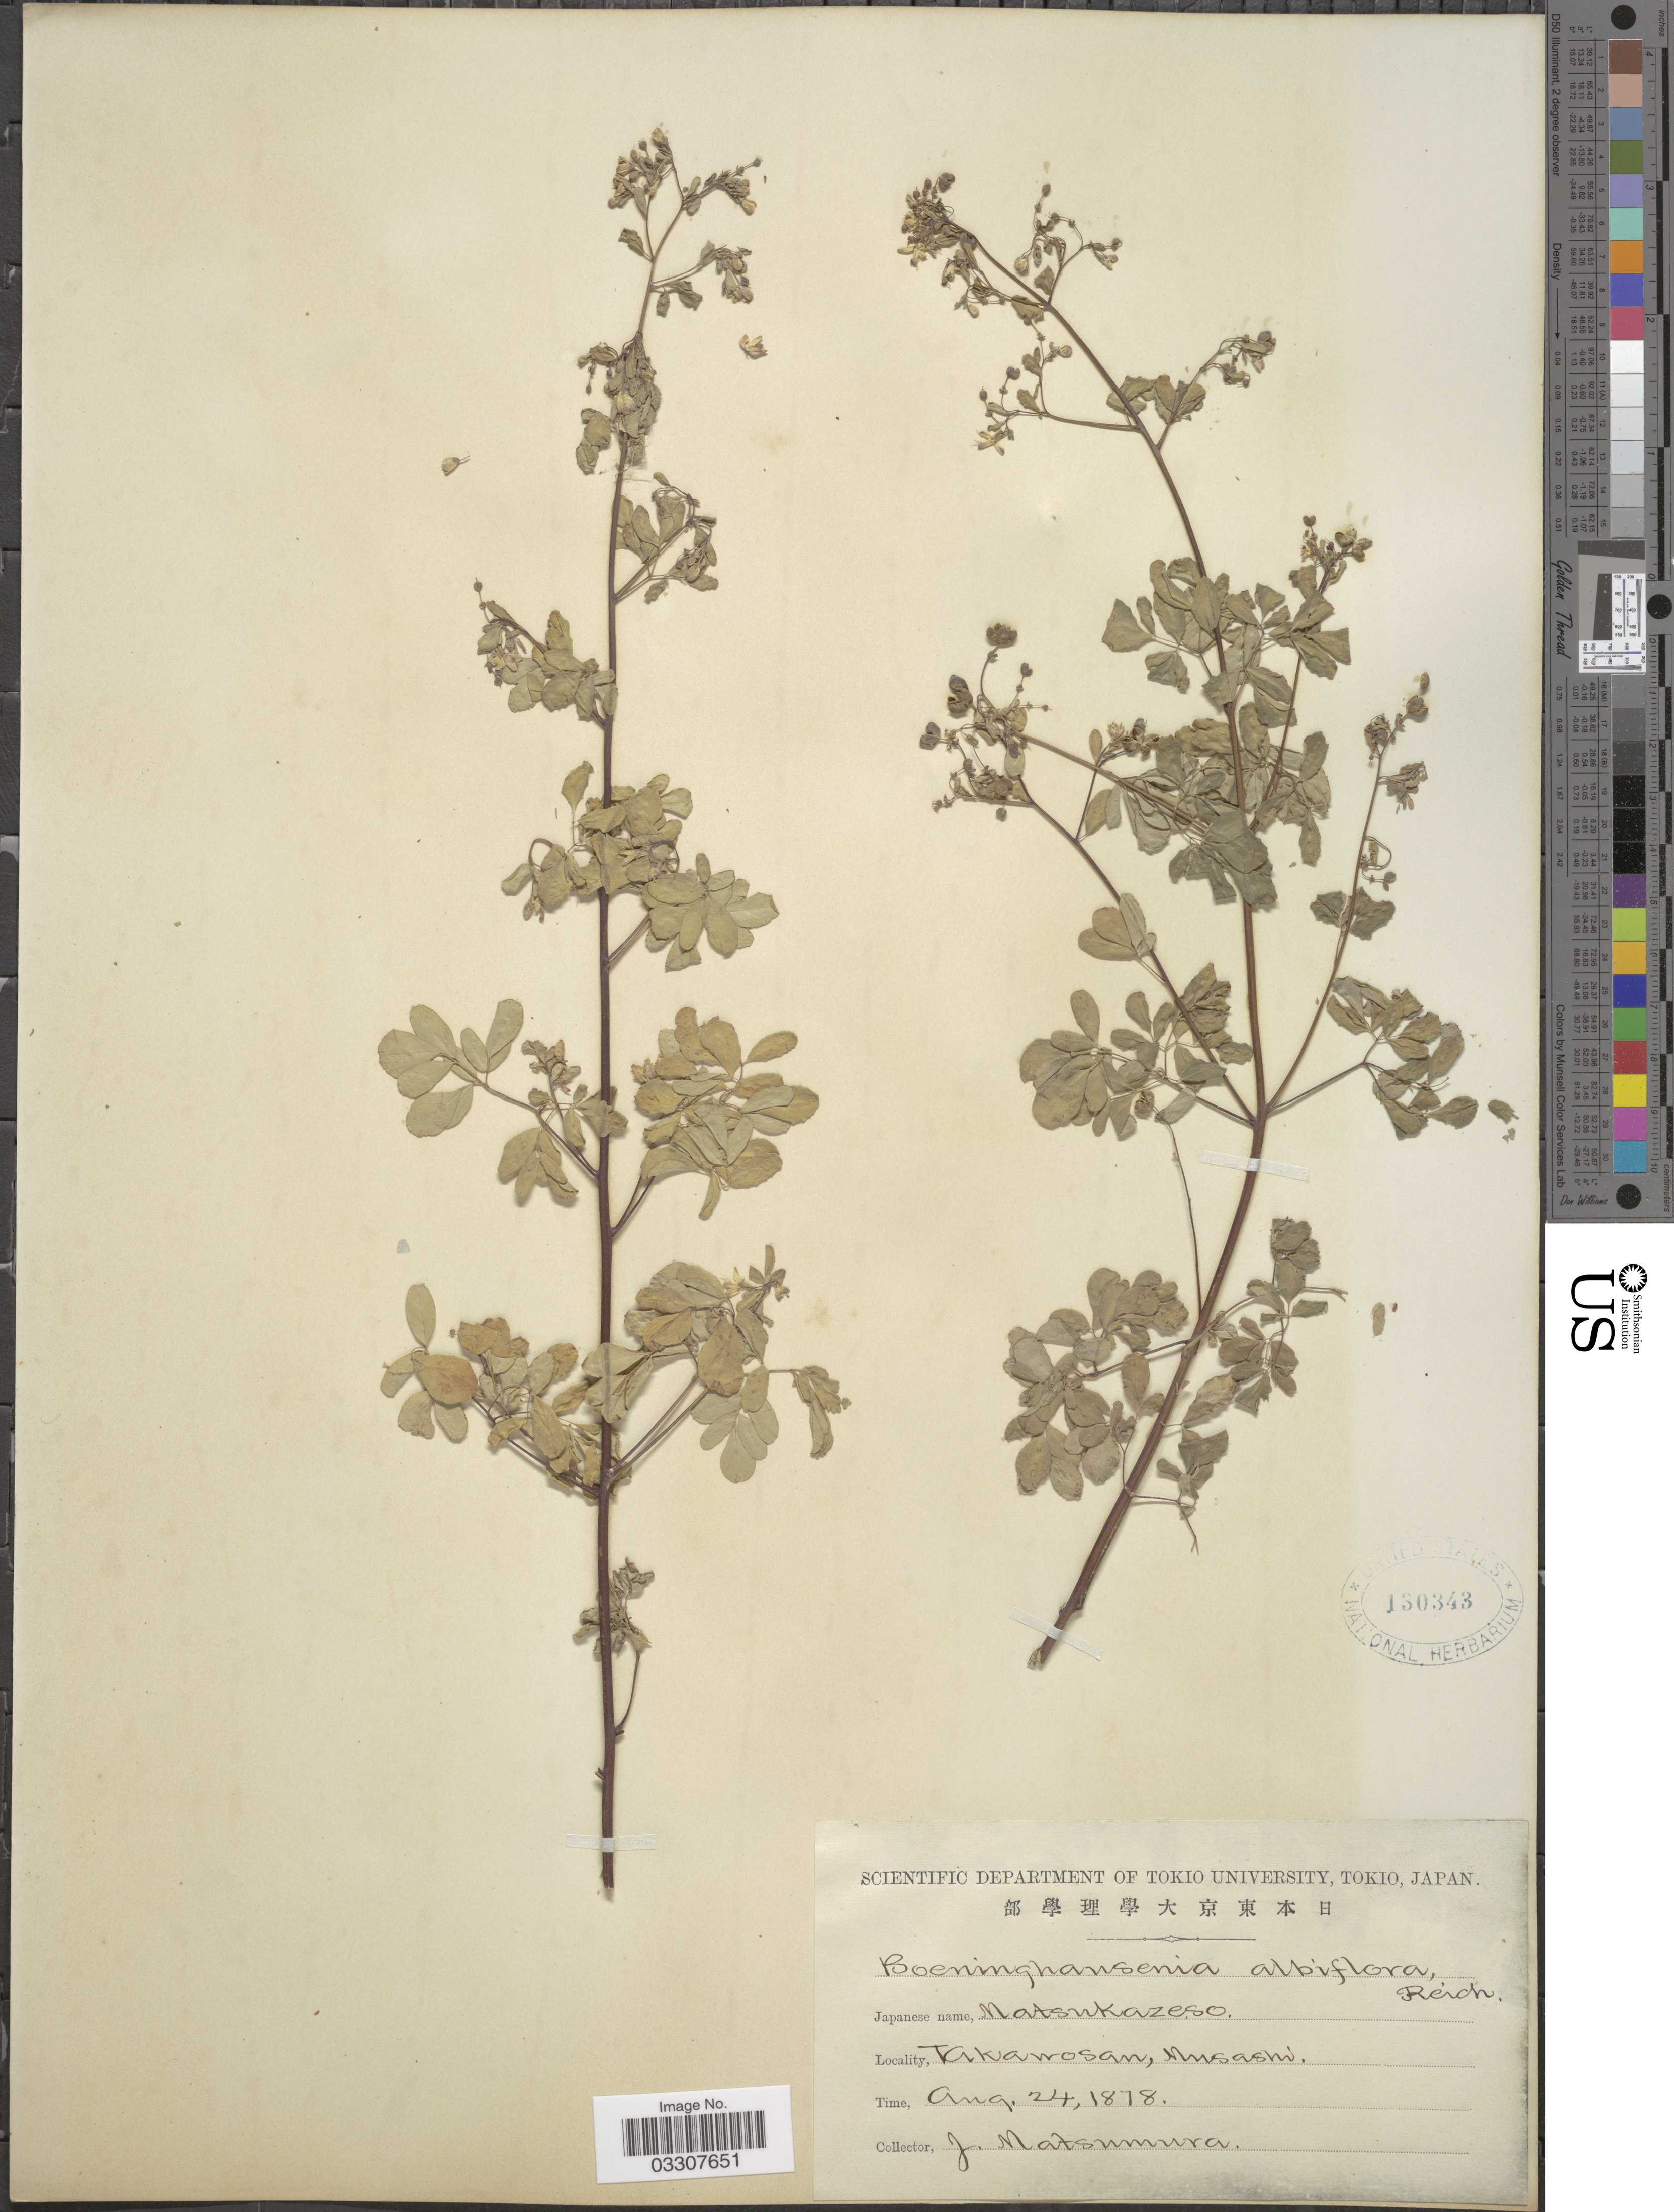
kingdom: Plantae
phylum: Tracheophyta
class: Magnoliopsida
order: Sapindales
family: Rutaceae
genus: Boenninghausenia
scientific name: Boenninghausenia albiflora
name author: (Hook.) Meisn.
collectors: J. Matsumura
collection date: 1878-08-24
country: Japan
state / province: Tokyo, Federal City of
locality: Takawosan, Musashi.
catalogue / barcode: US 130343